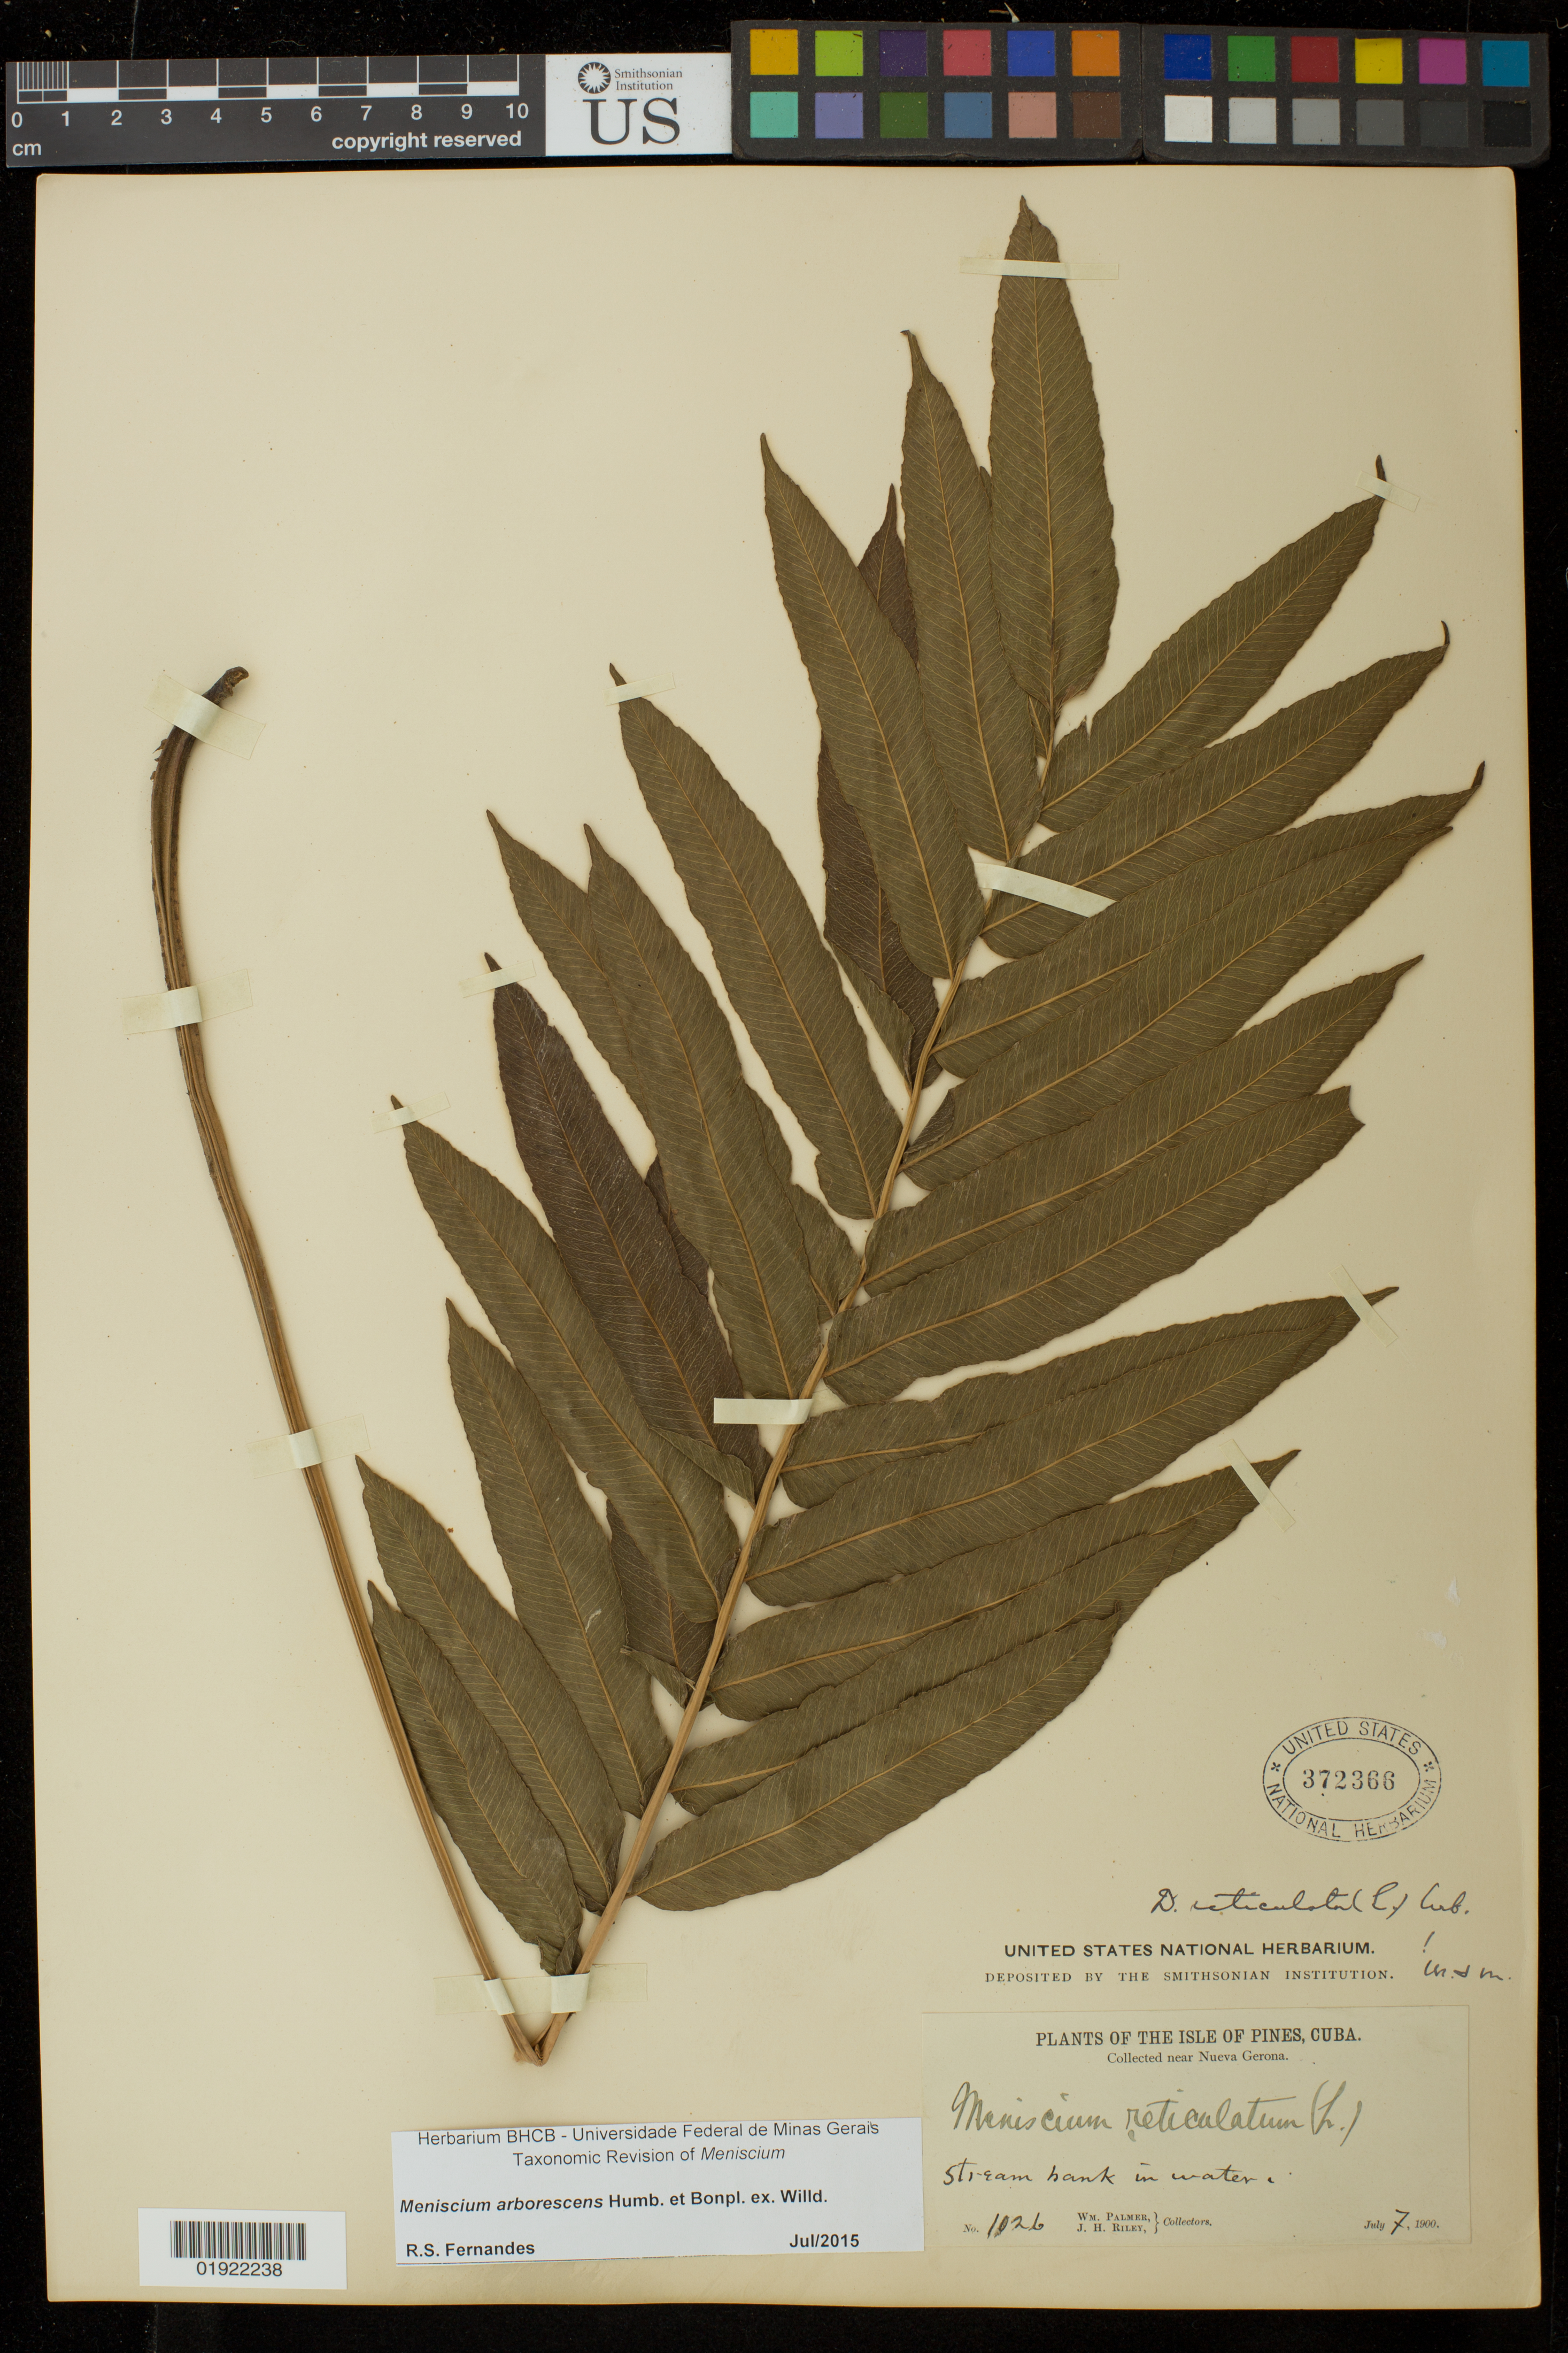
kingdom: Plantae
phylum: Tracheophyta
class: Polypodiopsida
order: Polypodiales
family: Thelypteridaceae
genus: Meniscium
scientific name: Meniscium arborescens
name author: Humb. & Bonpl. ex Willd.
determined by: Fernandes, R. S.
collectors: W. M. Palmer & J. H. Riley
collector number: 1026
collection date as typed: July 7, 1900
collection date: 1900-07-07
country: Cuba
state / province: Isla de La Juventud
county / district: Nueva Gerona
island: Isla de la Juventud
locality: collected near Nueva Gerona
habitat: stream bank in water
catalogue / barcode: US 372366